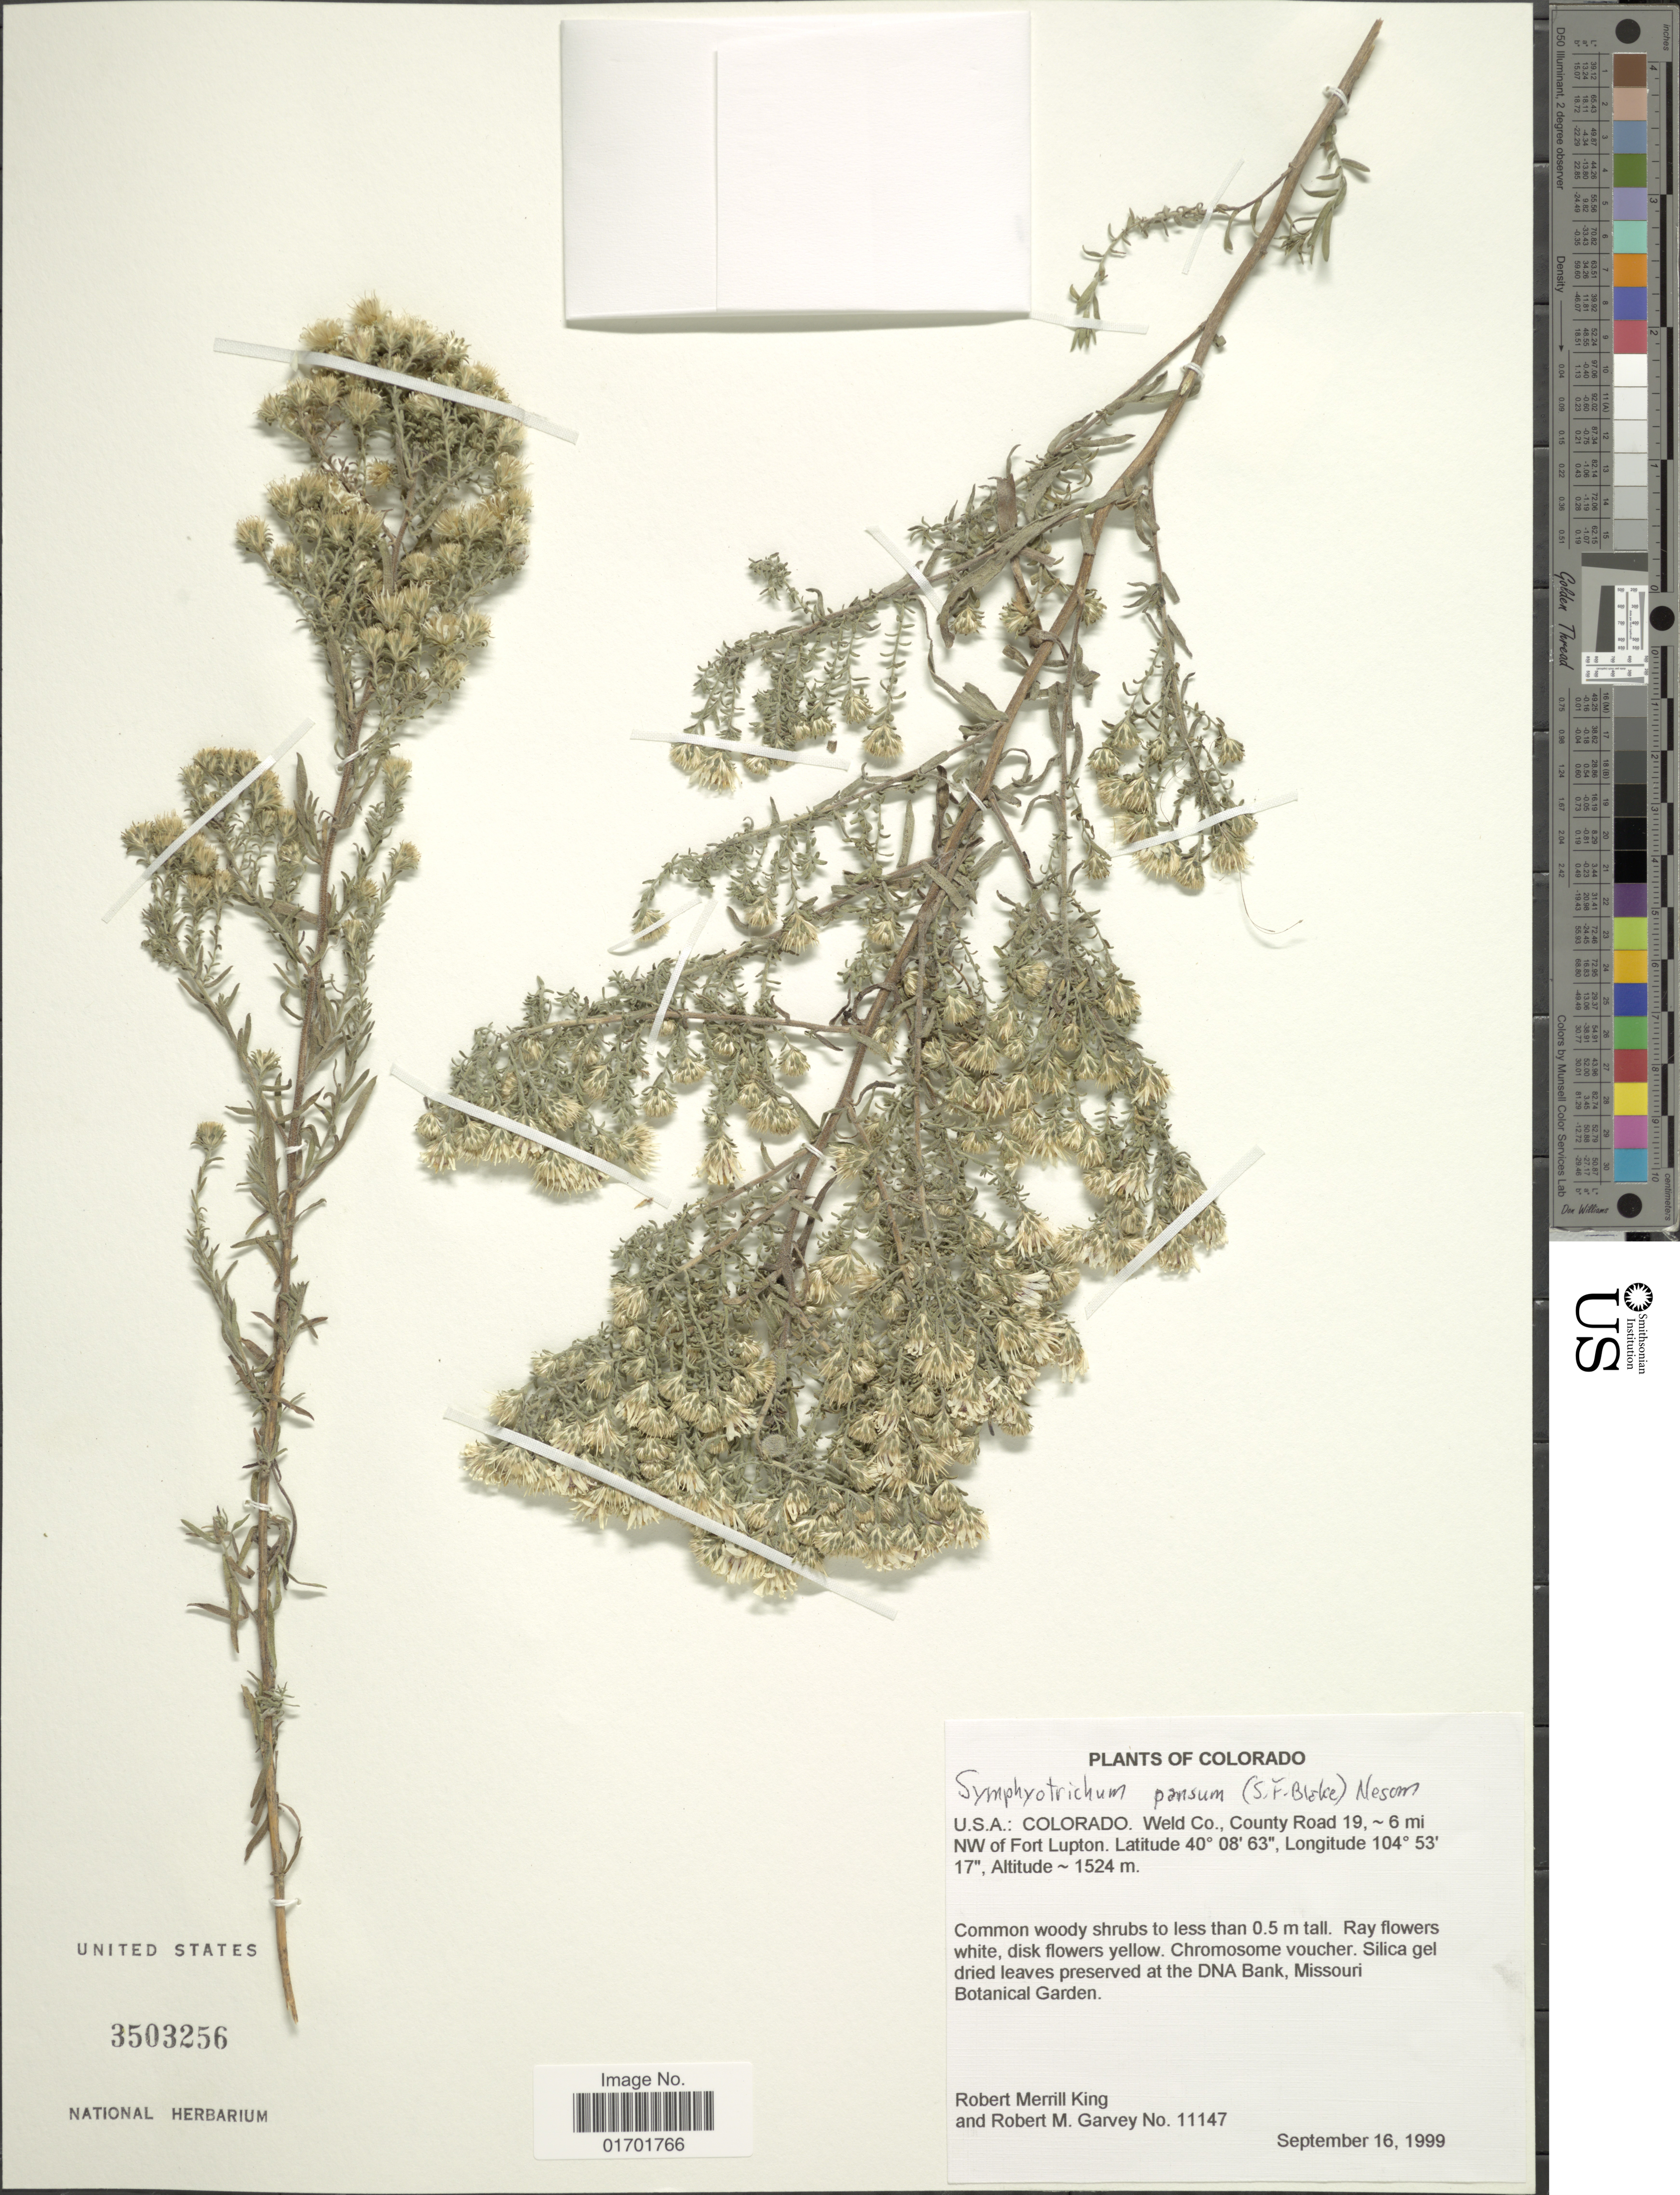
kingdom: Plantae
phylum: Tracheophyta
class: Magnoliopsida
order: Asterales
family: Asteraceae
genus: Symphyotrichum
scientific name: Symphyotrichum ericoides var. pansum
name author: (S.F. Blake) G.L. Nesom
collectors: R. M. King & R. Garvey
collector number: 11147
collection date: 1999-09-16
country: United States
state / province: Colorado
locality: Weld Co., County Road 19- 6 mi NW of Fort Lupton.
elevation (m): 1524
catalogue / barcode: US 3503256